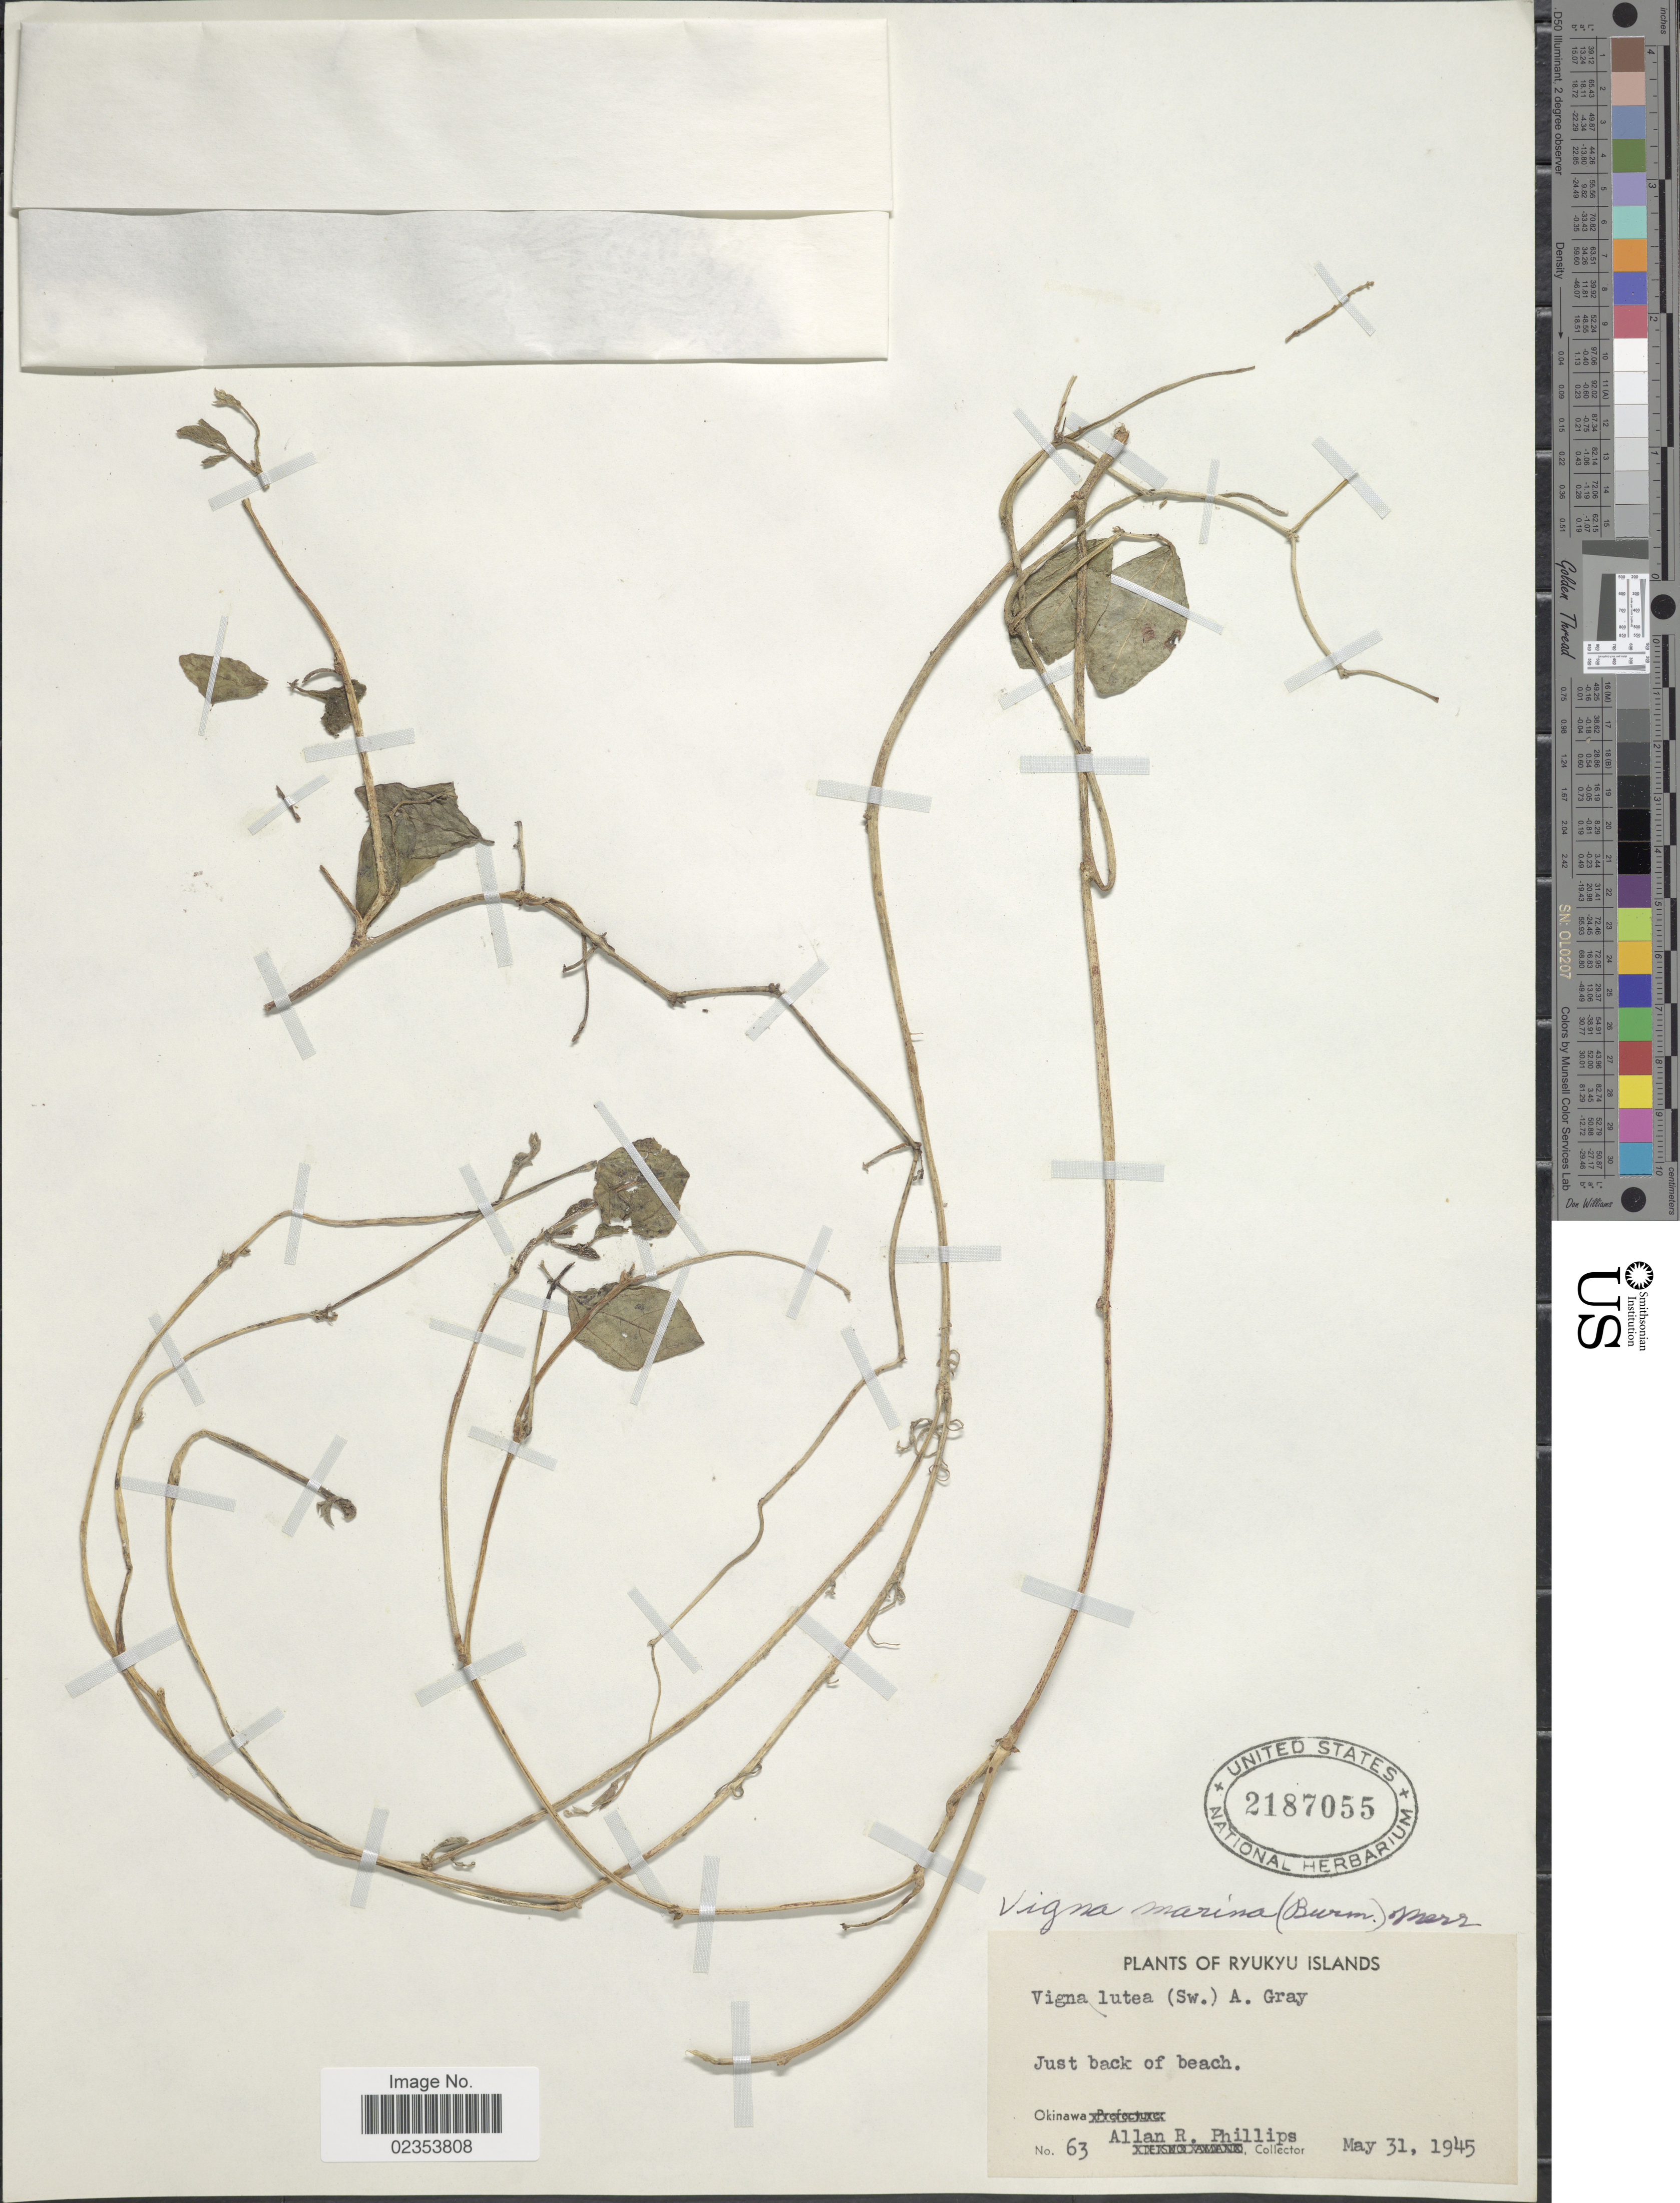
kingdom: Plantae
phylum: Tracheophyta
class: Magnoliopsida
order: Fabales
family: Fabaceae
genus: Vigna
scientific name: Vigna marina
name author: (Burm.) Merr.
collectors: A. R. Phillips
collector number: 63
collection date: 1945-05-31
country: Japan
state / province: Okinawa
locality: Ryukyu Islands. Just back of beach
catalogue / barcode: US 2187055